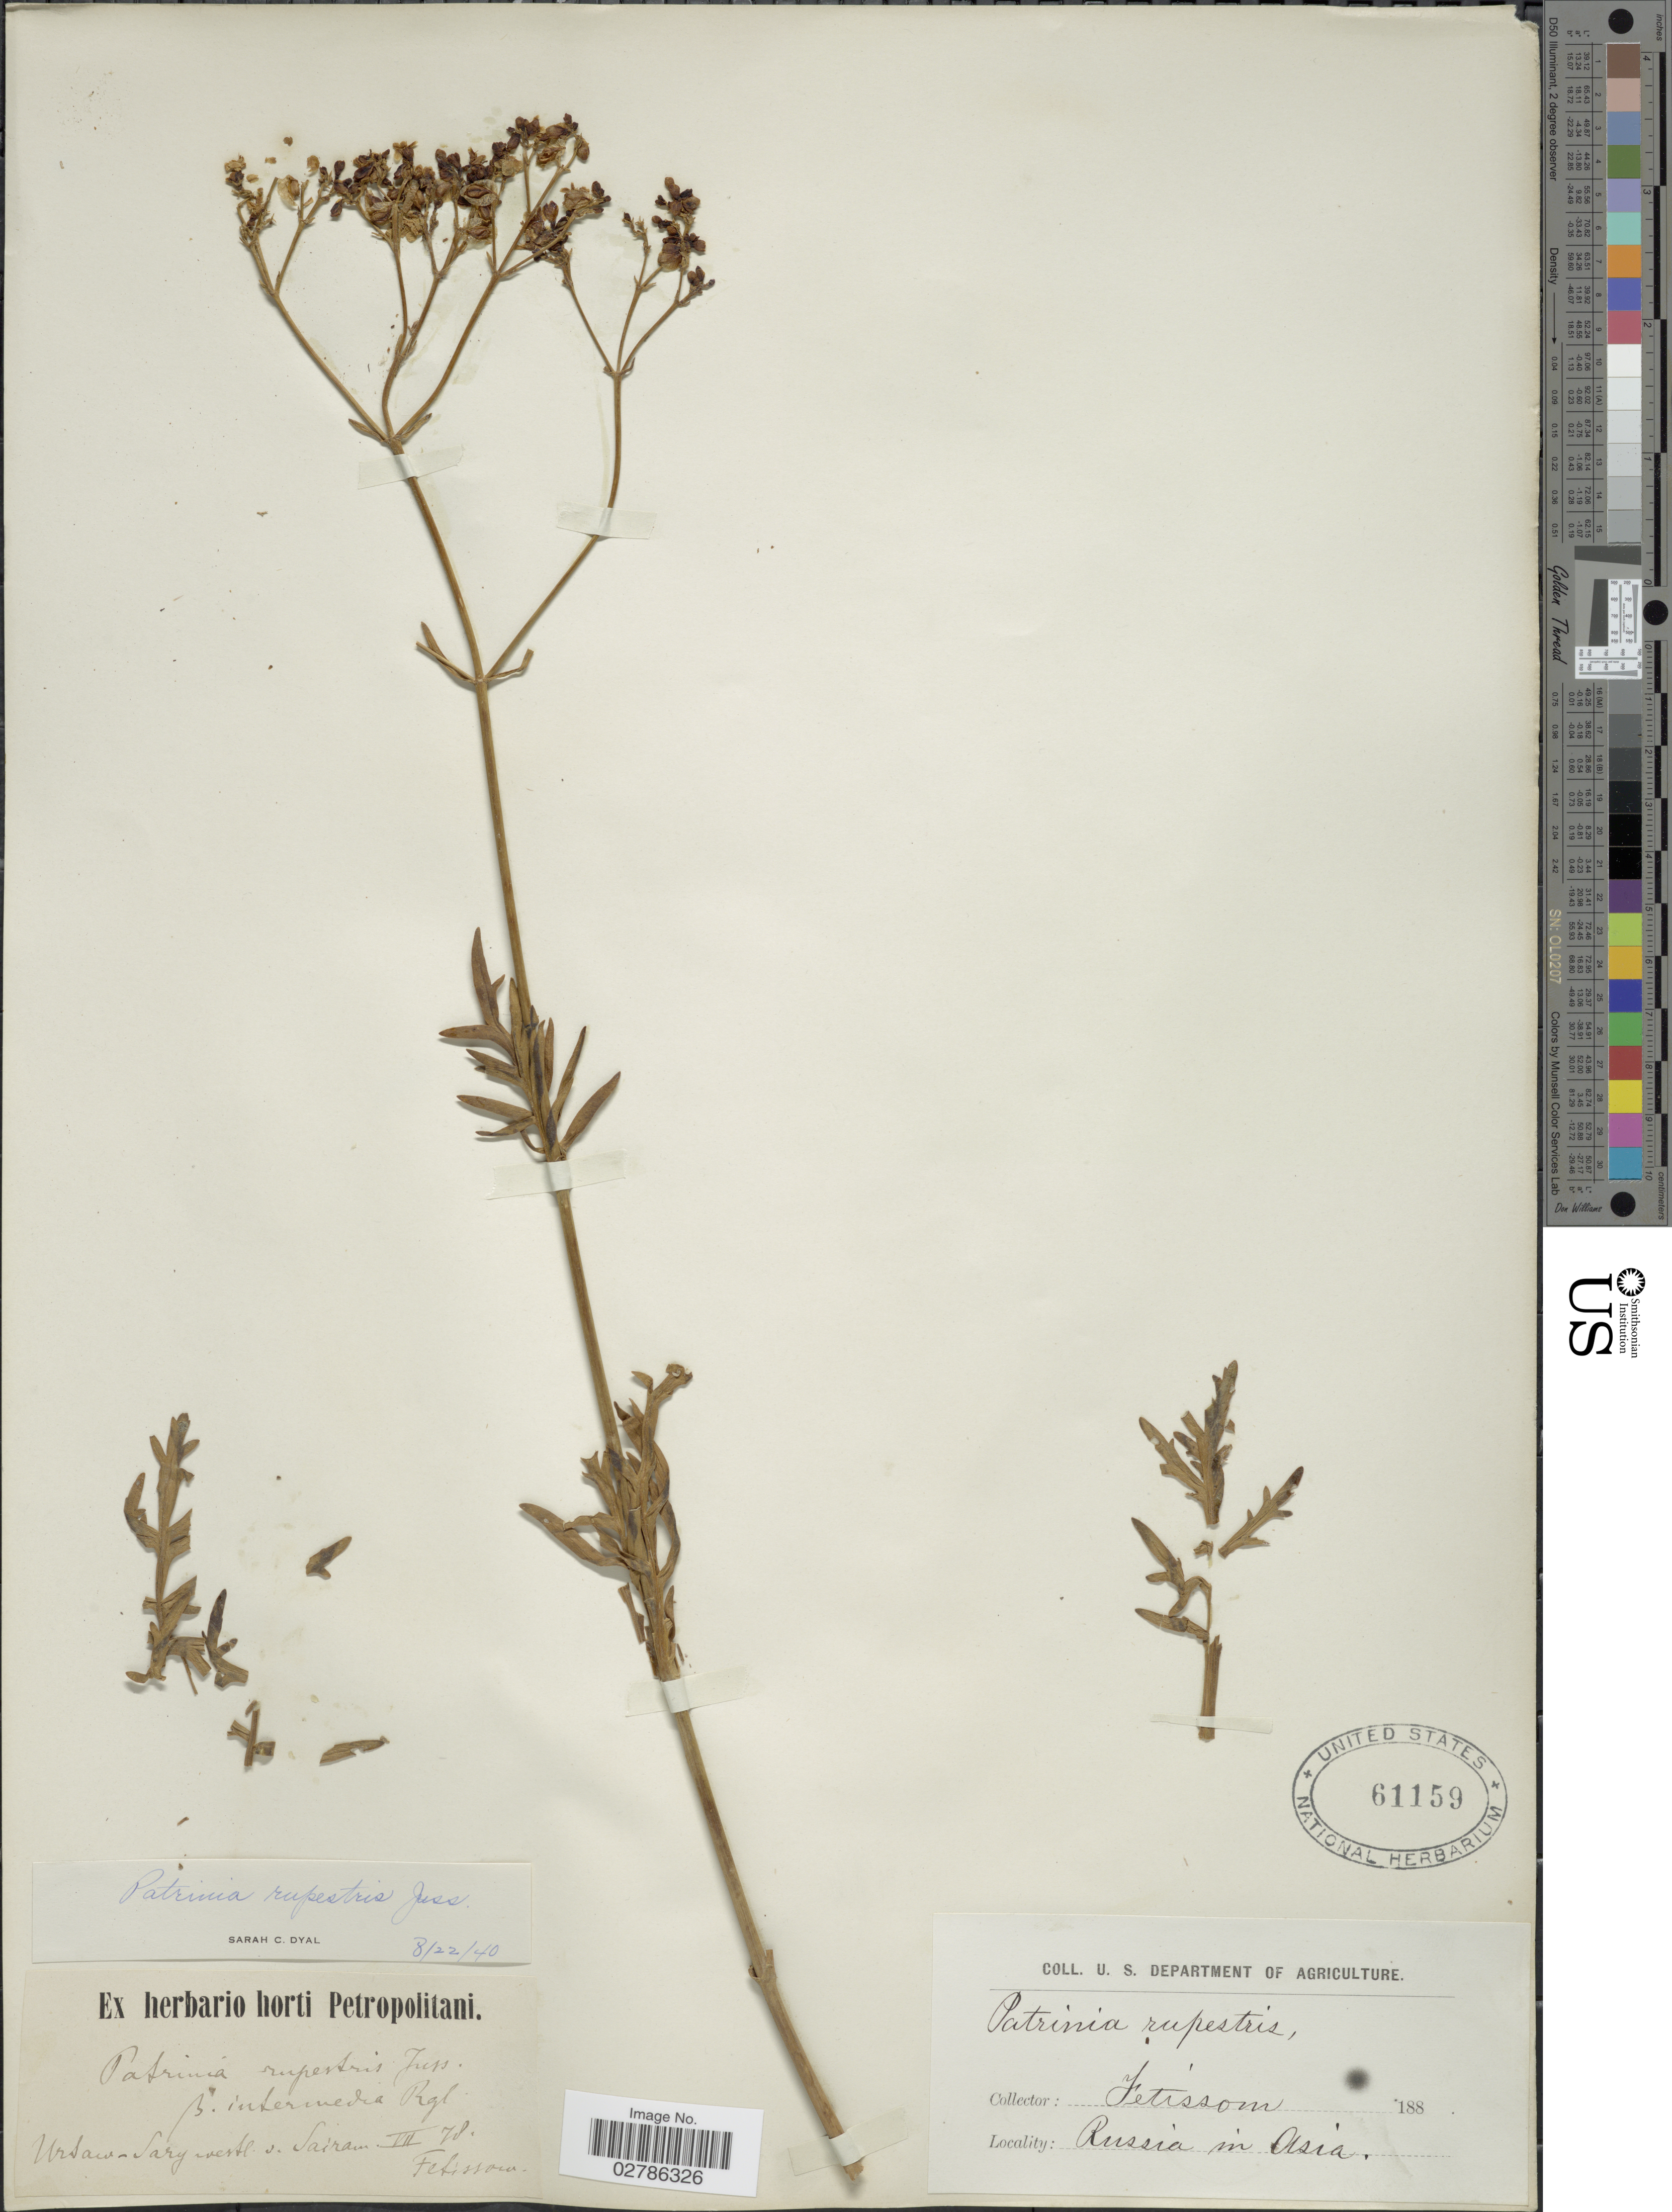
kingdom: Plantae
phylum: Tracheophyta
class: Magnoliopsida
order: Dipsacales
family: Caprifoliaceae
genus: Patrinia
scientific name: Patrinia rupestris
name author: (Pall.) Dufr.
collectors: -. Fetissow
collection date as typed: Transcribed d/m/y: /7/78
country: Kazakhstan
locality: Russia in Asia, Ursaw-Sary westl. v. Sairam.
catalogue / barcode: US 61159